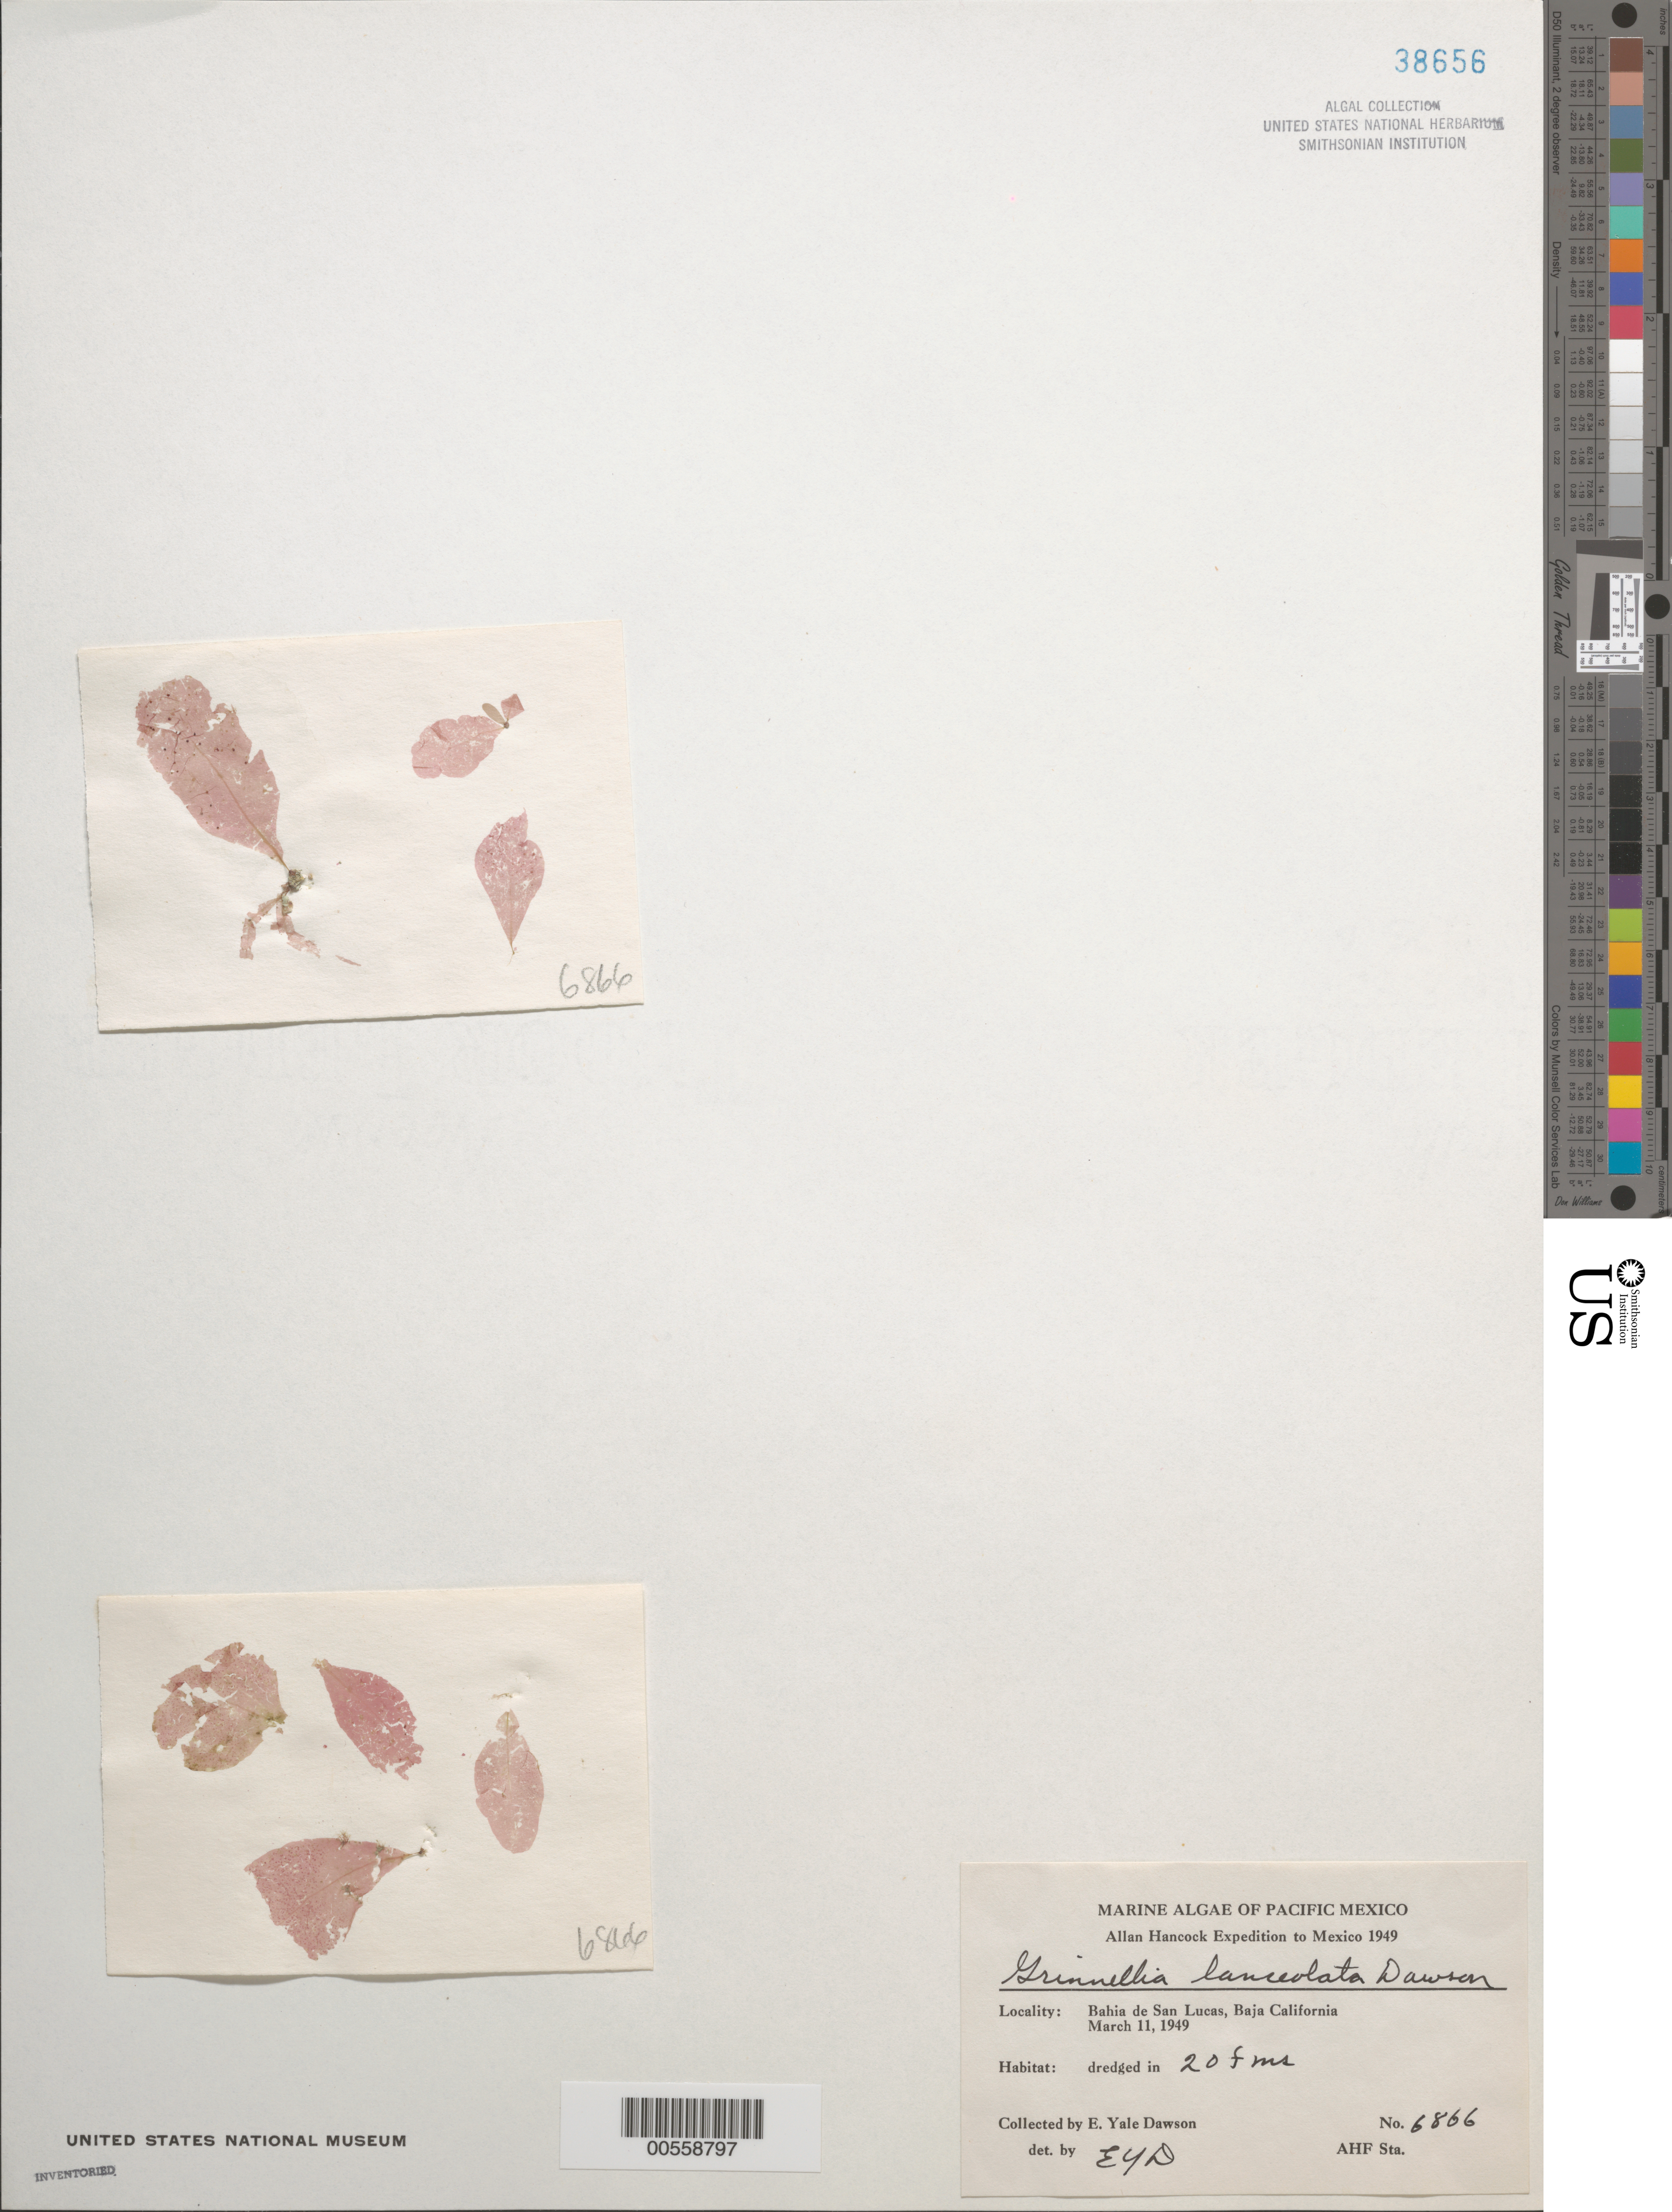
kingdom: Plantae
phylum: Rhodophyta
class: Florideophyceae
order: Ceramiales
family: Delesseriaceae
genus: Grinnellia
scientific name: Grinnellia lanceolata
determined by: Dawson, E. Y.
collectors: E. Y. Dawson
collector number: EYD 6866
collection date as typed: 11 Mar 1949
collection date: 1949-03-11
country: Mexico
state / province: Baja California Sur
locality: Bahia San Lucas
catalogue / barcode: US 38656